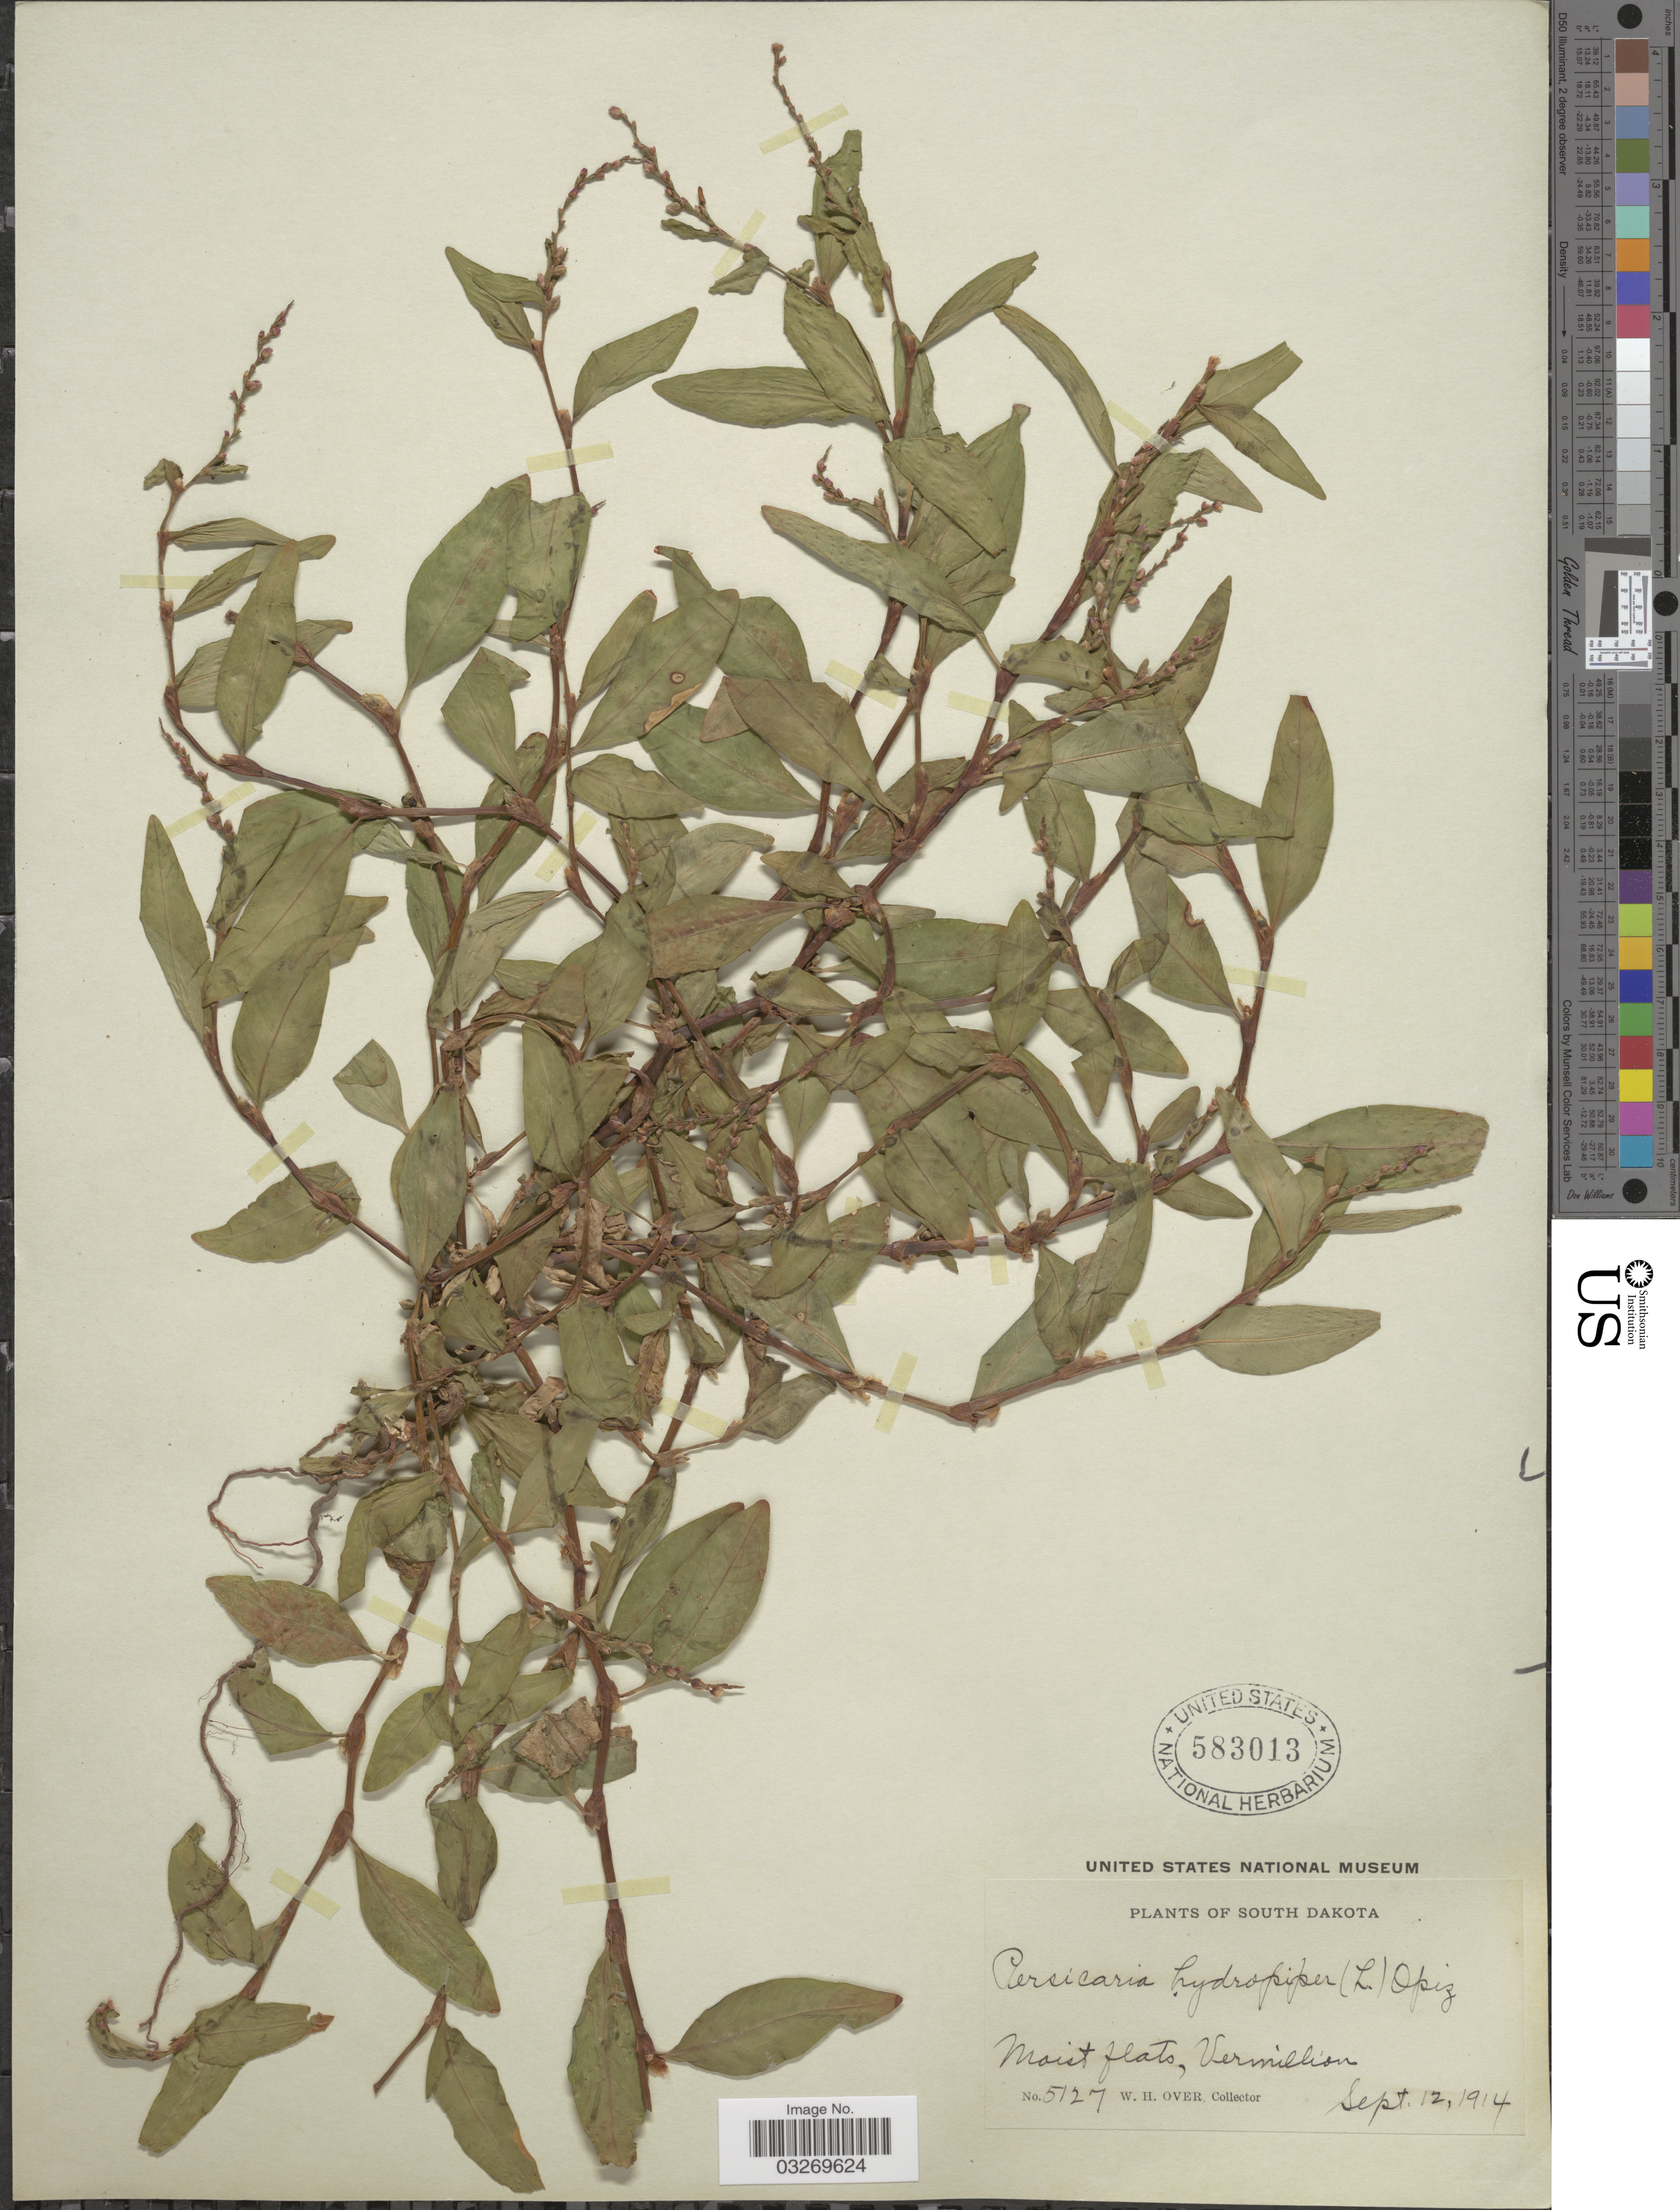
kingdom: Plantae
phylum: Tracheophyta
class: Magnoliopsida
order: Caryophyllales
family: Polygonaceae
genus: Persicaria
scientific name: Persicaria hydropiper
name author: (L.) Delarbre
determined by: Atha, D. E.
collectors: W. Over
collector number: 5127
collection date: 1914-09-12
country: United States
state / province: South Dakota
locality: Moist flats, Vermillion.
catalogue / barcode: US 583013